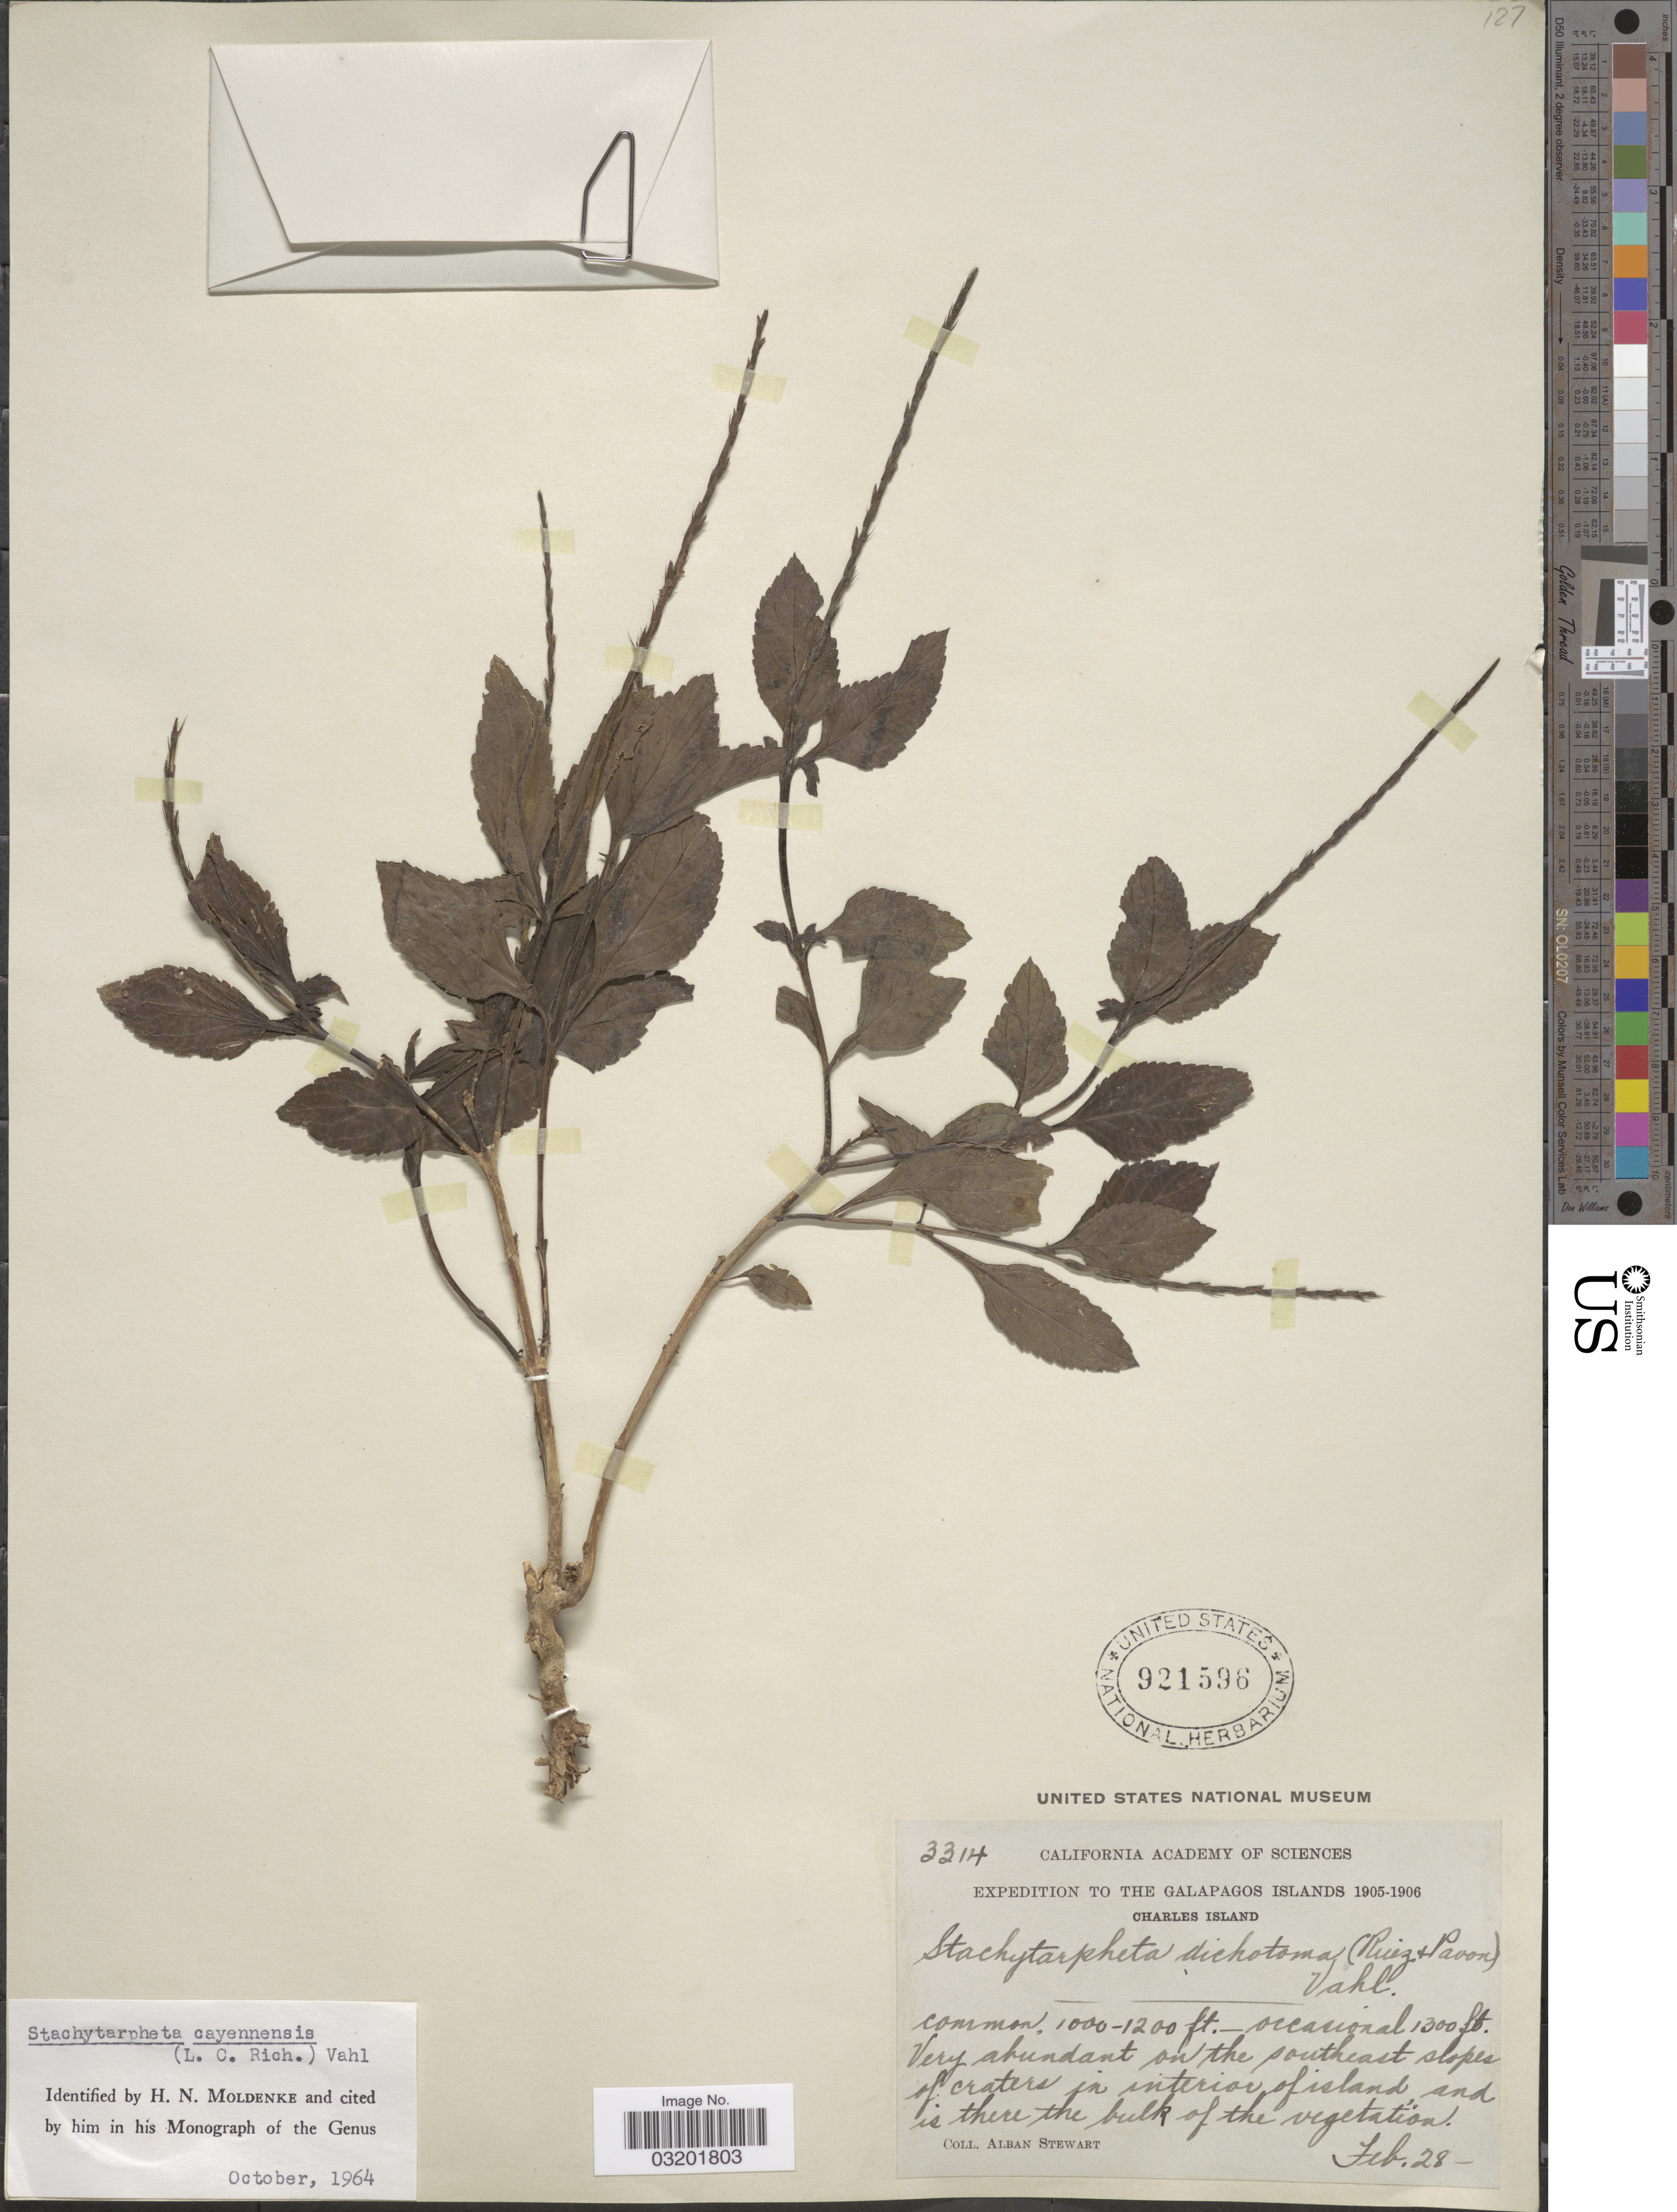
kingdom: Plantae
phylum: Tracheophyta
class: Magnoliopsida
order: Lamiales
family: Verbenaceae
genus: Stachytarpheta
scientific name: Stachytarpheta cayennensis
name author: (Rich.) Vahl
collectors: A. Stewart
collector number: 3314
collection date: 1905-02-28/1906-02-28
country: Ecuador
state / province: Colón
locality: The Galapagos Islands. Charles Island. On the Southeast slopes of craters in interior of island.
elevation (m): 305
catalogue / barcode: US 921596